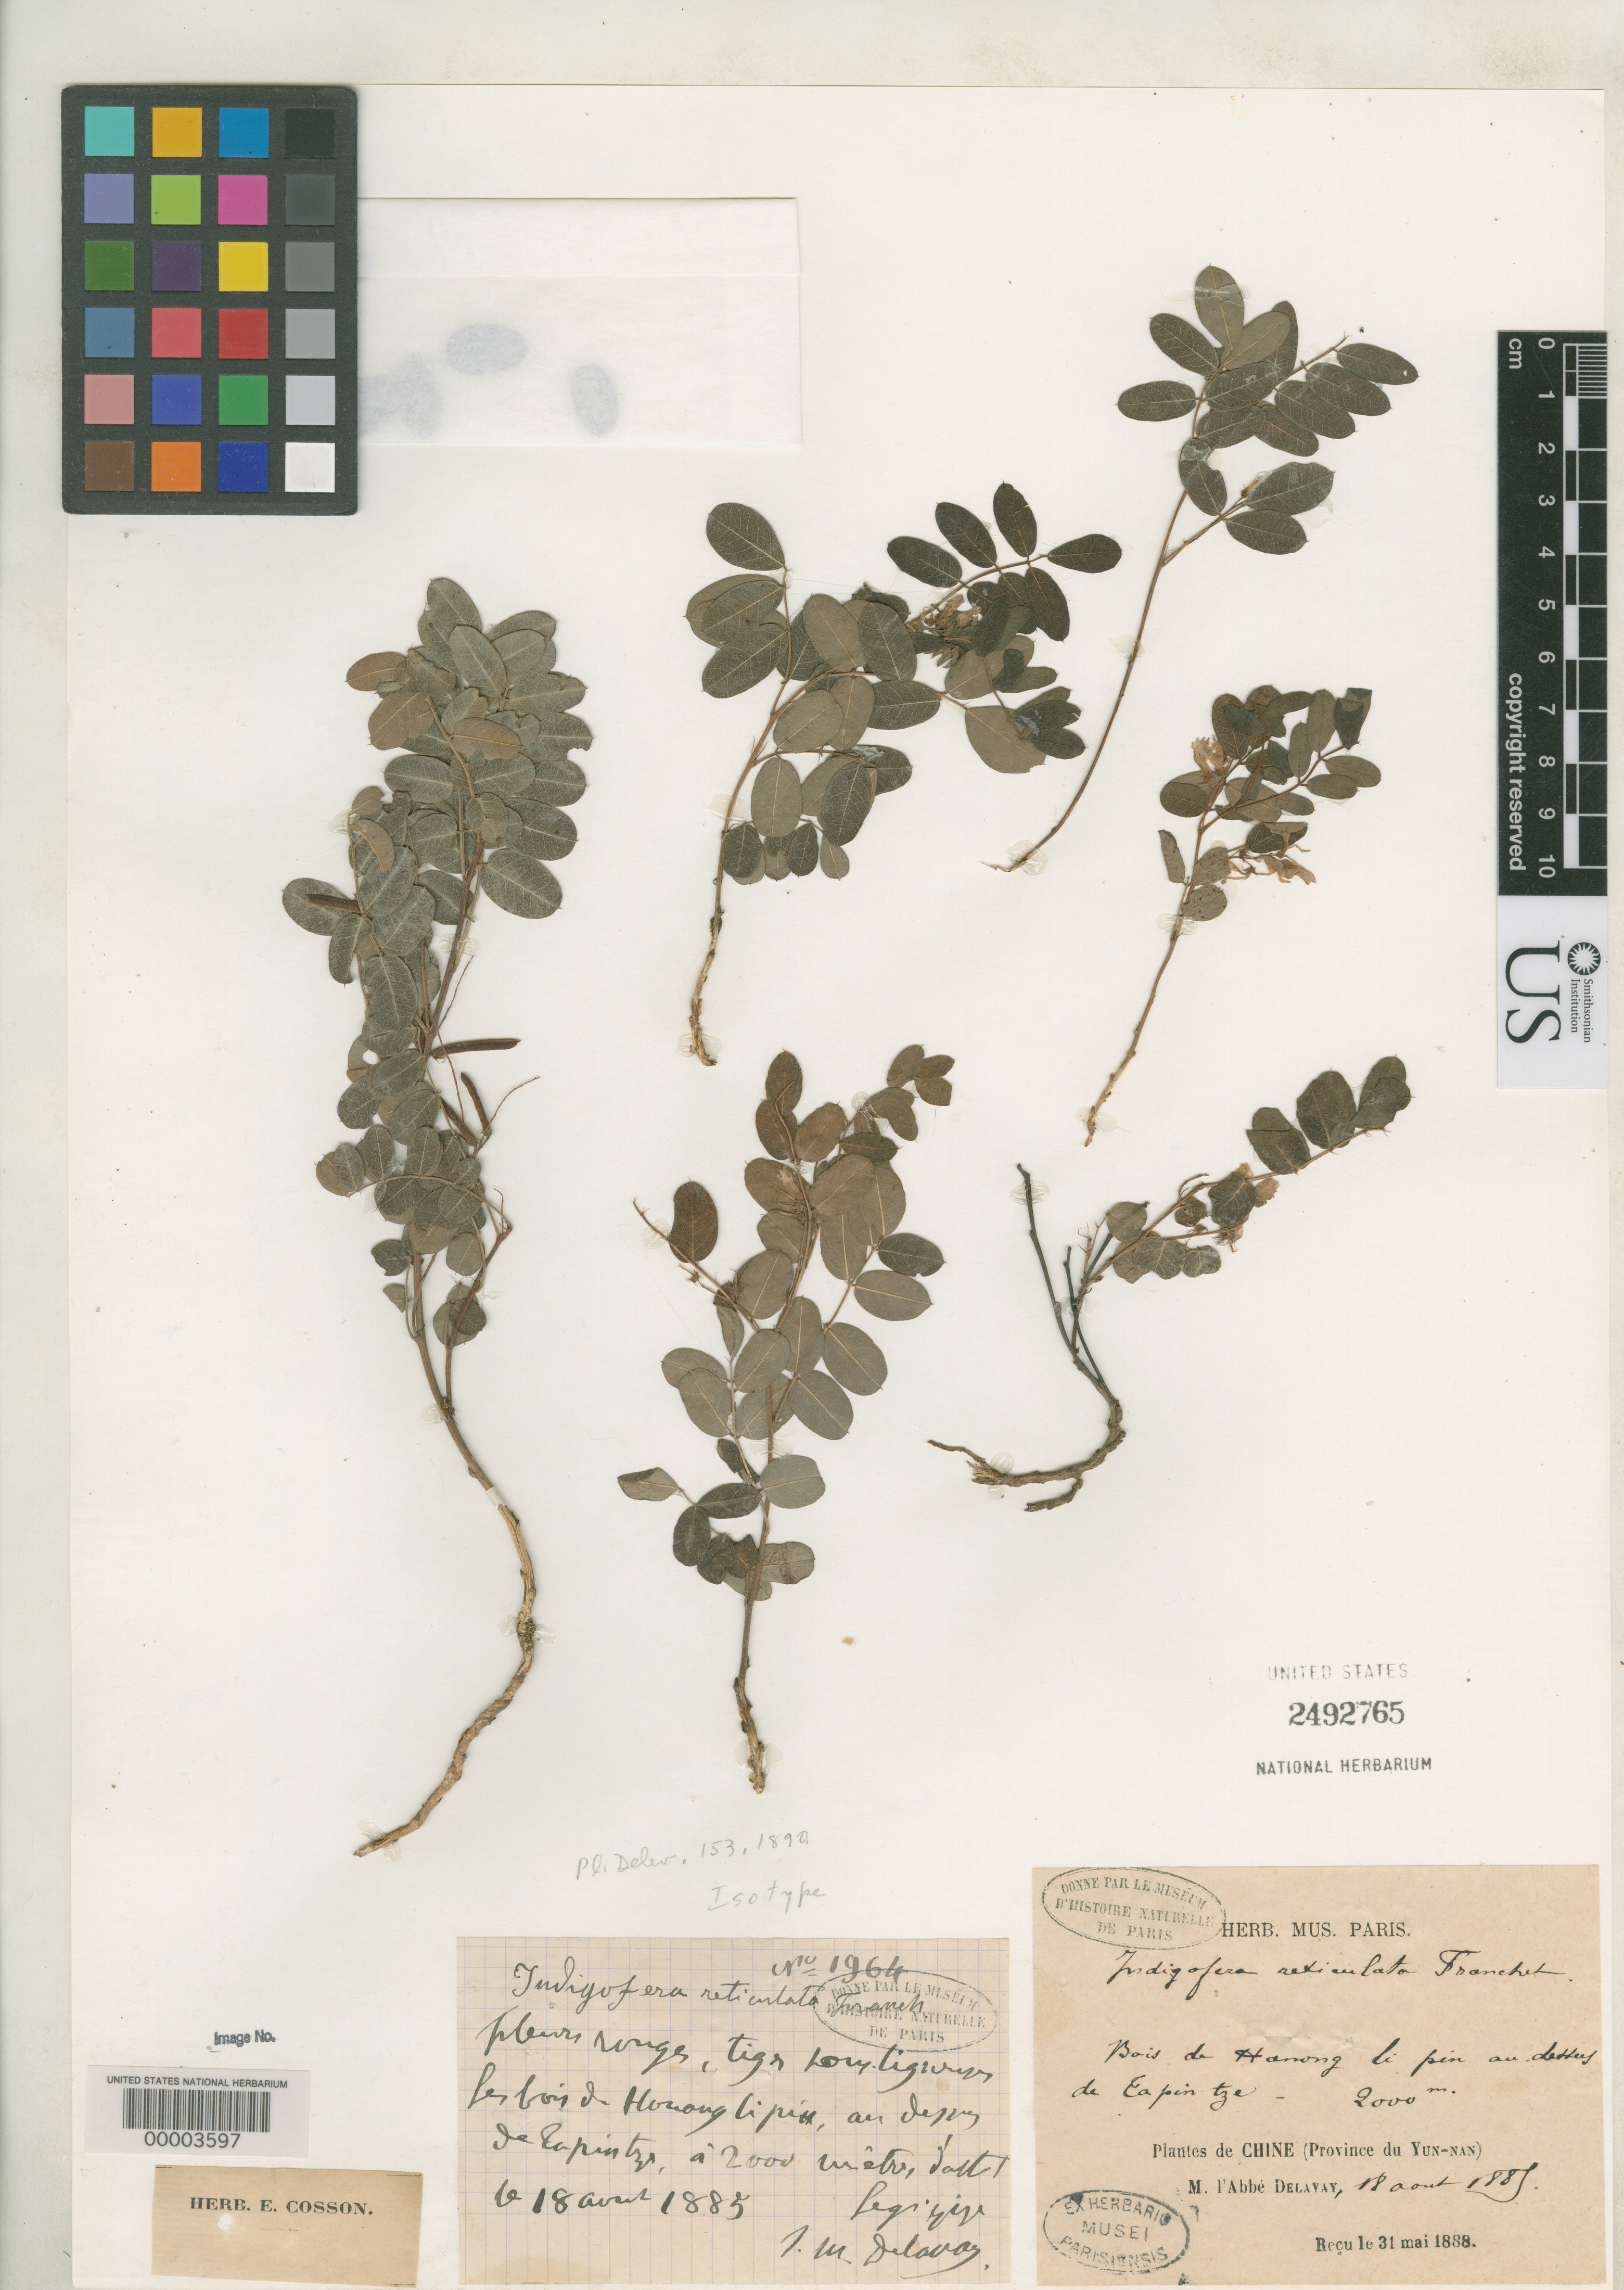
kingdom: Plantae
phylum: Tracheophyta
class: Magnoliopsida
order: Fabales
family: Fabaceae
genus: Indigofera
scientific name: Indigofera reticulata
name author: Franch.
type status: Isotype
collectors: P. Delavay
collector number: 1964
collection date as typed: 18 Aug 1885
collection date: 1885-08-18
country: China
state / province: Yunnan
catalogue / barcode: US 2492765